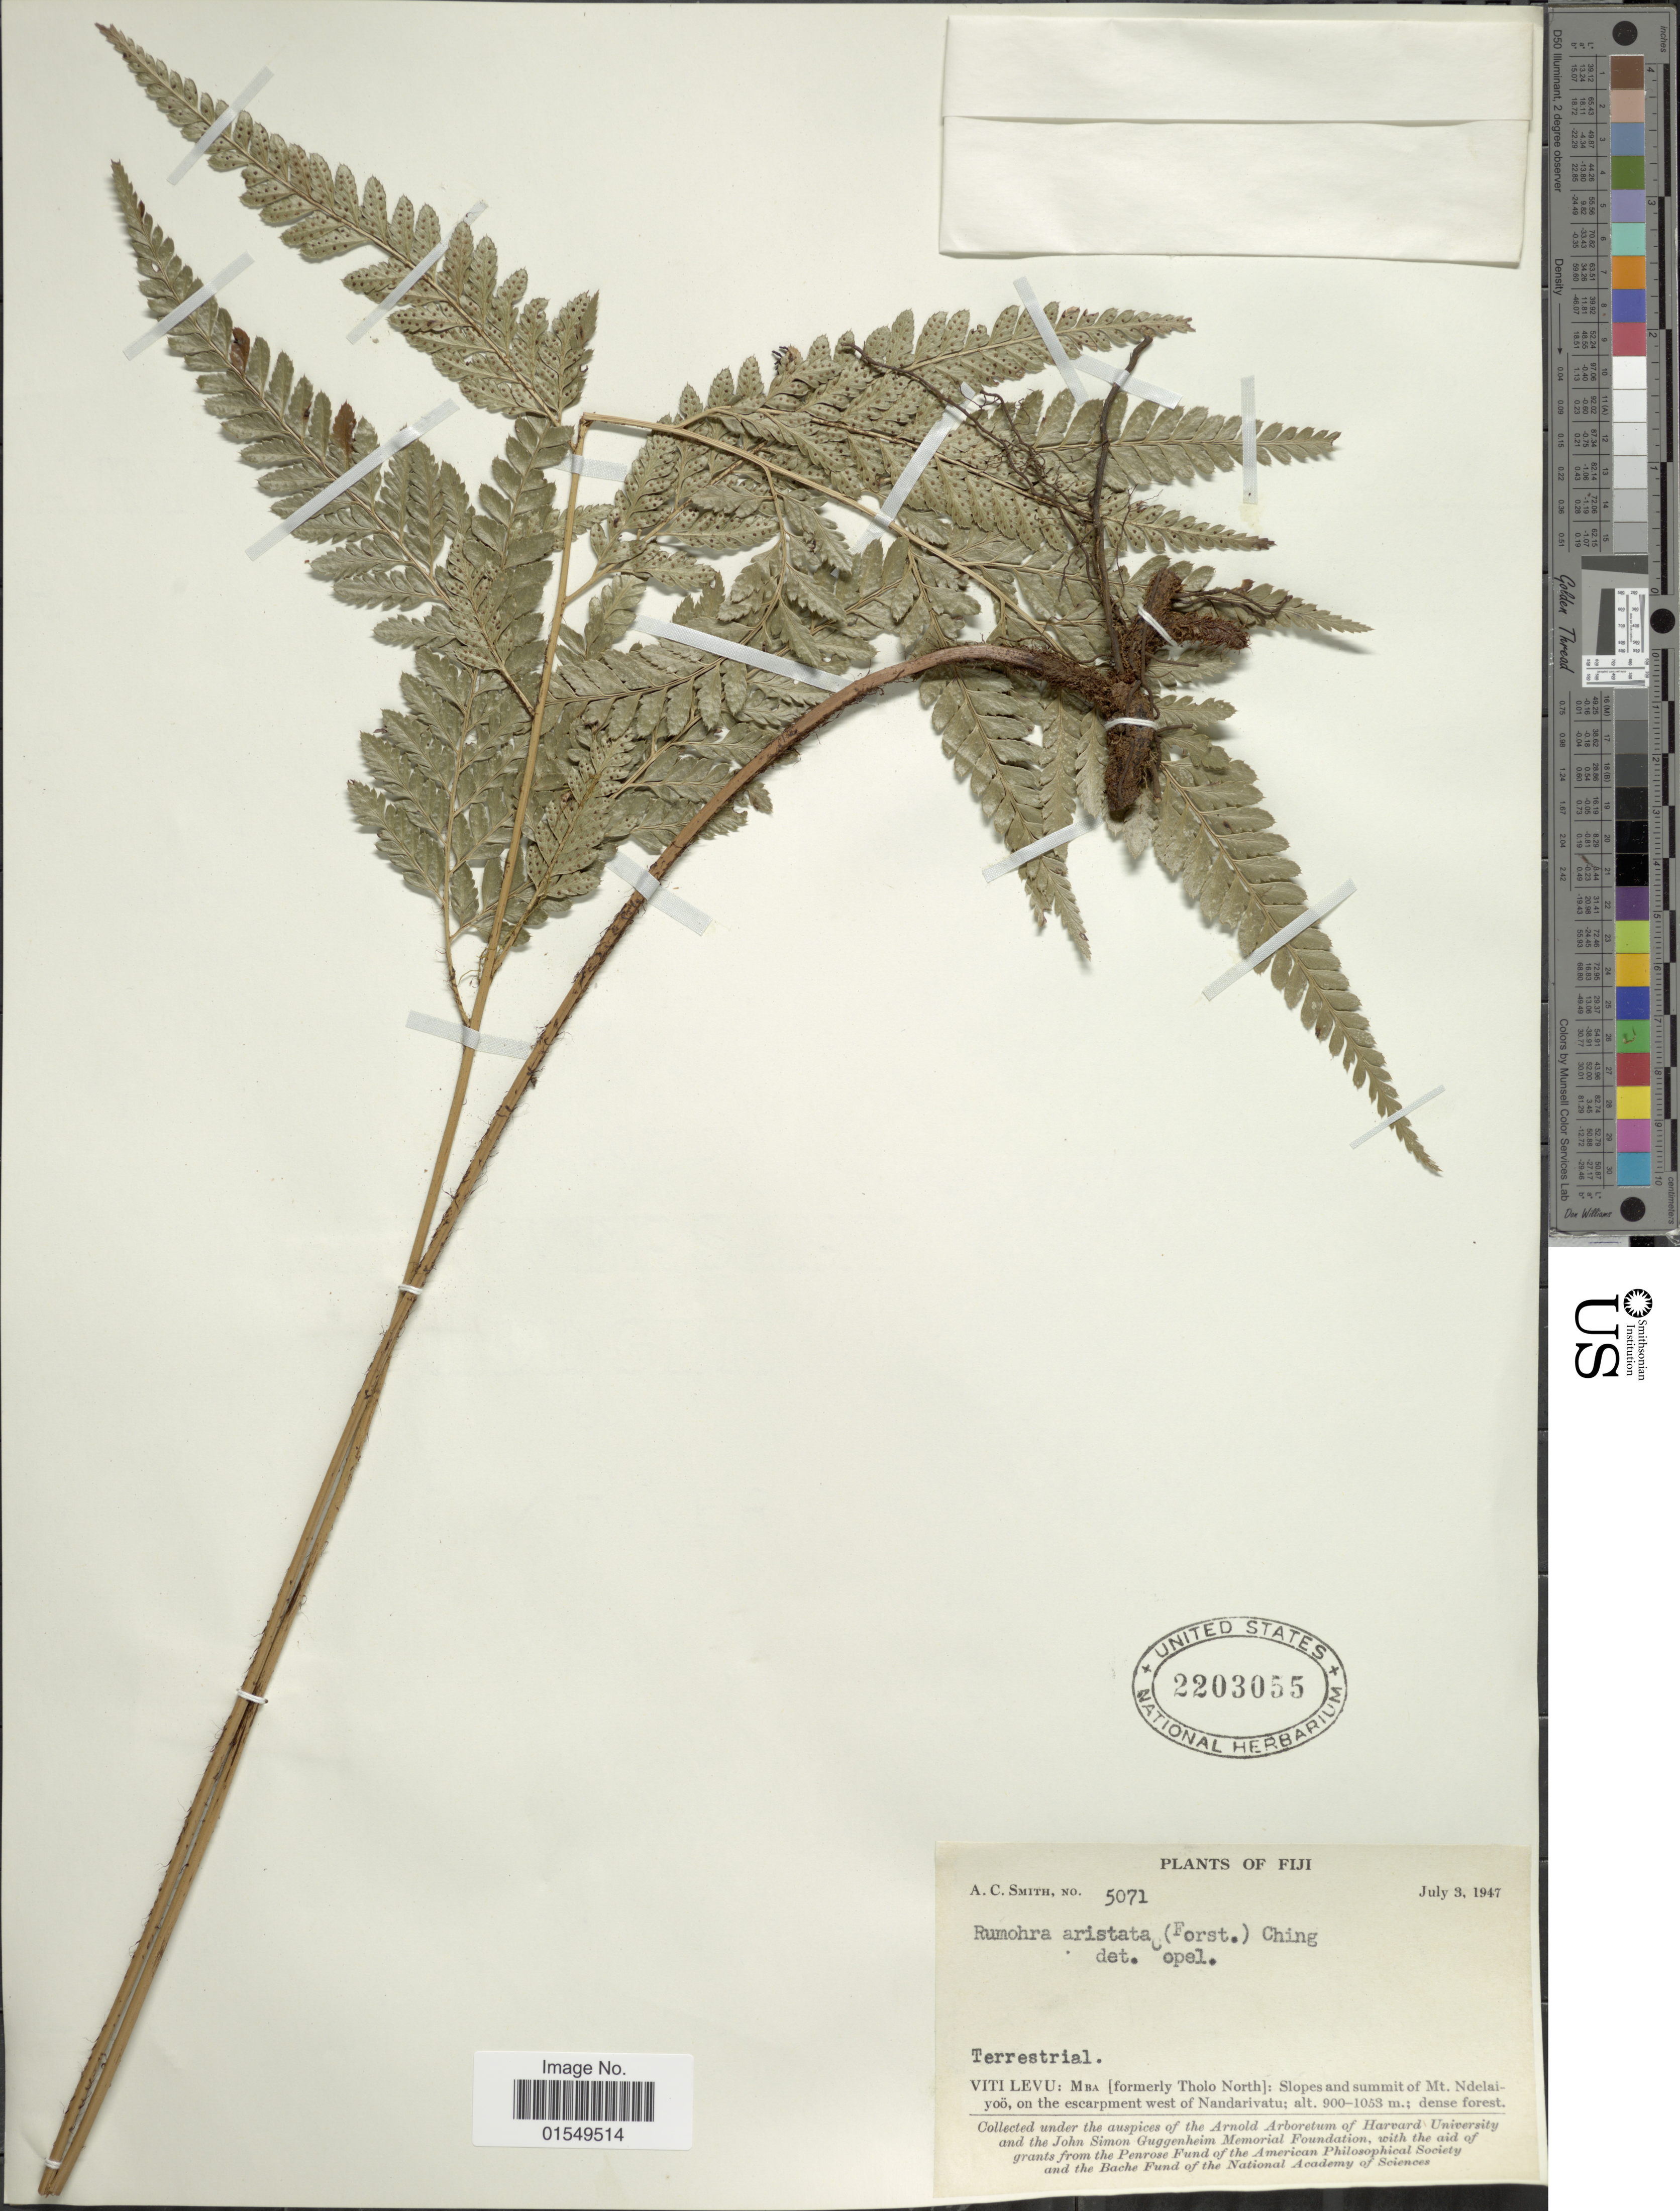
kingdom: Plantae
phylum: Tracheophyta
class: Polypodiopsida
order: Polypodiales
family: Dryopteridaceae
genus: Arachniodes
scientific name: Arachniodes aristata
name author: (G. Forst.) Tindale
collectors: A. C. Smith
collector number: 5071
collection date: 1947-07-03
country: Fiji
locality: Viti Levu; Mba (formerly Tholo North): slopes and summit of Mt. Ndelaiyoo, on the escarpment west of Nandarivatu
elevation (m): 900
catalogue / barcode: US 2203055